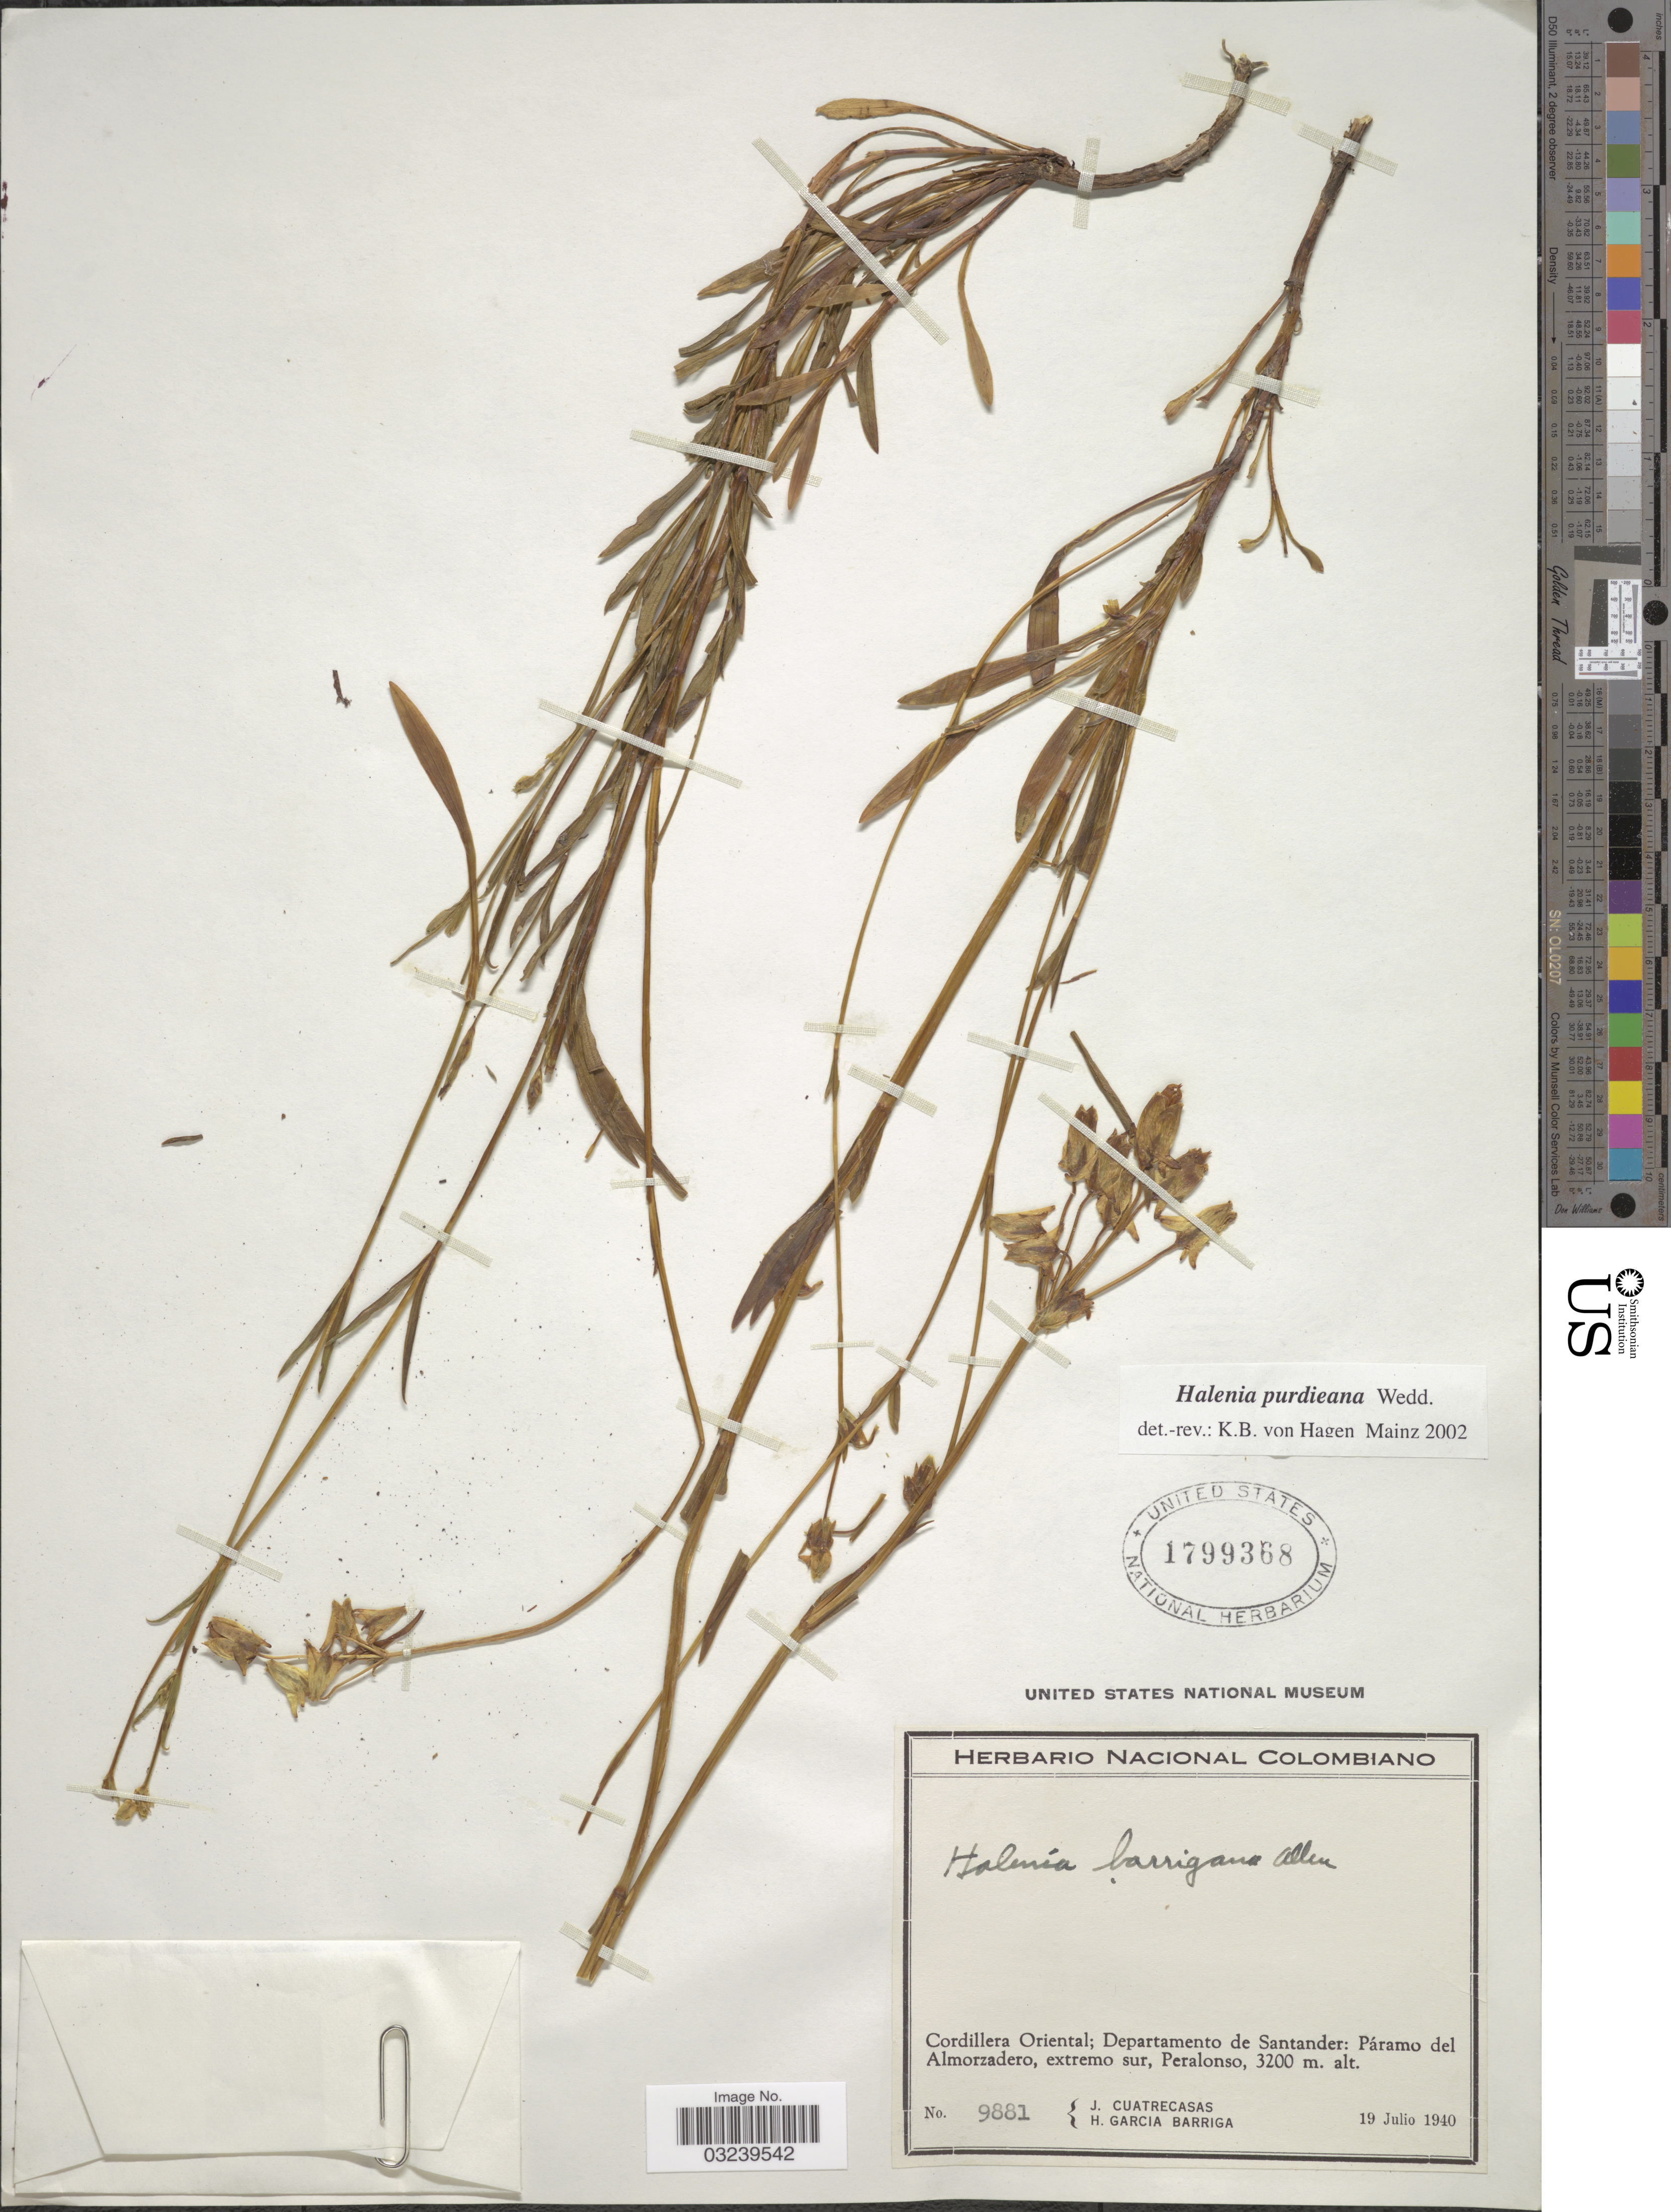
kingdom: Plantae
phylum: Tracheophyta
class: Magnoliopsida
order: Gentianales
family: Gentianaceae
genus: Halenia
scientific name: Halenia purdieana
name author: Wedd.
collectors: J. Cuatrecasas & H. García Barriga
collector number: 9881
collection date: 1940-07-19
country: Colombia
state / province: Santander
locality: Cordillera Oriental; Departamento de Santander: Páramo del Almorzadero, extremo sur, Peralonso.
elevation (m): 3200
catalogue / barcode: US 1799368